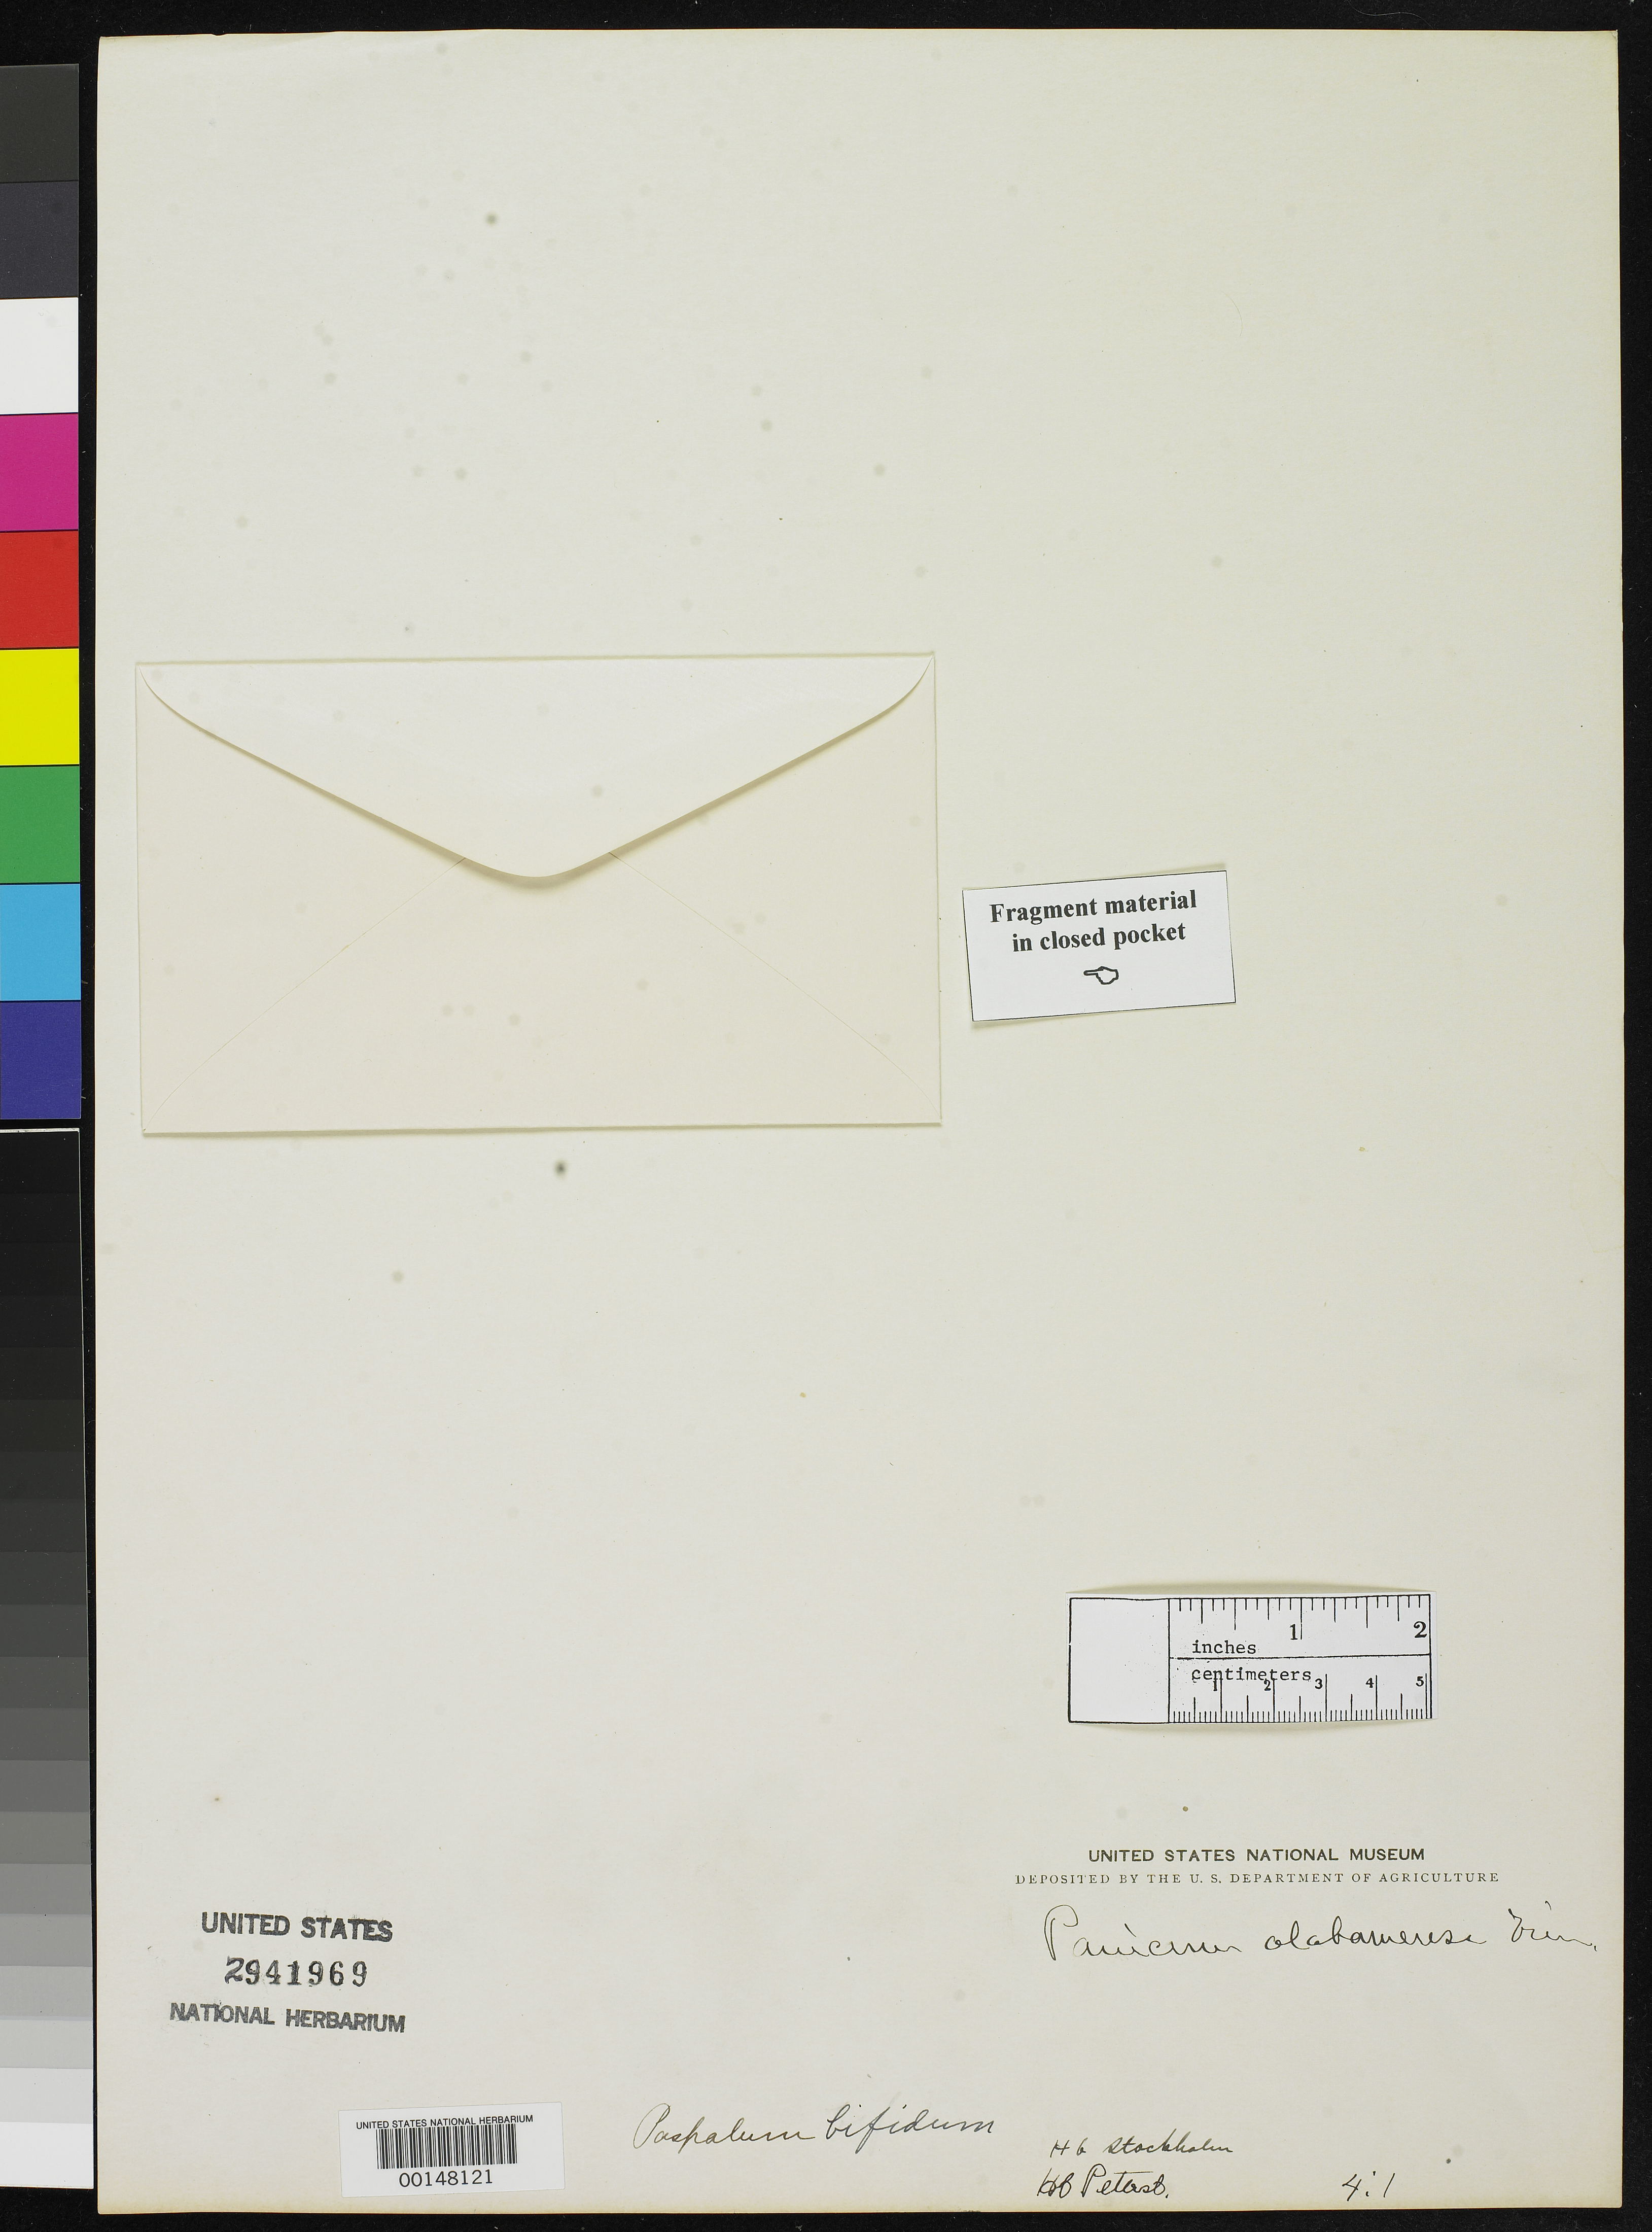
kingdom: Plantae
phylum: Tracheophyta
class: Liliopsida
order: Poales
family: Poaceae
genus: Panicum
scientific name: Panicum alabamense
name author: Trin. ex Steud.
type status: Type Fragment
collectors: ex herb. Curtiss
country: United States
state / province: Alabama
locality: "Lincolnton".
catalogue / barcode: US 2941969